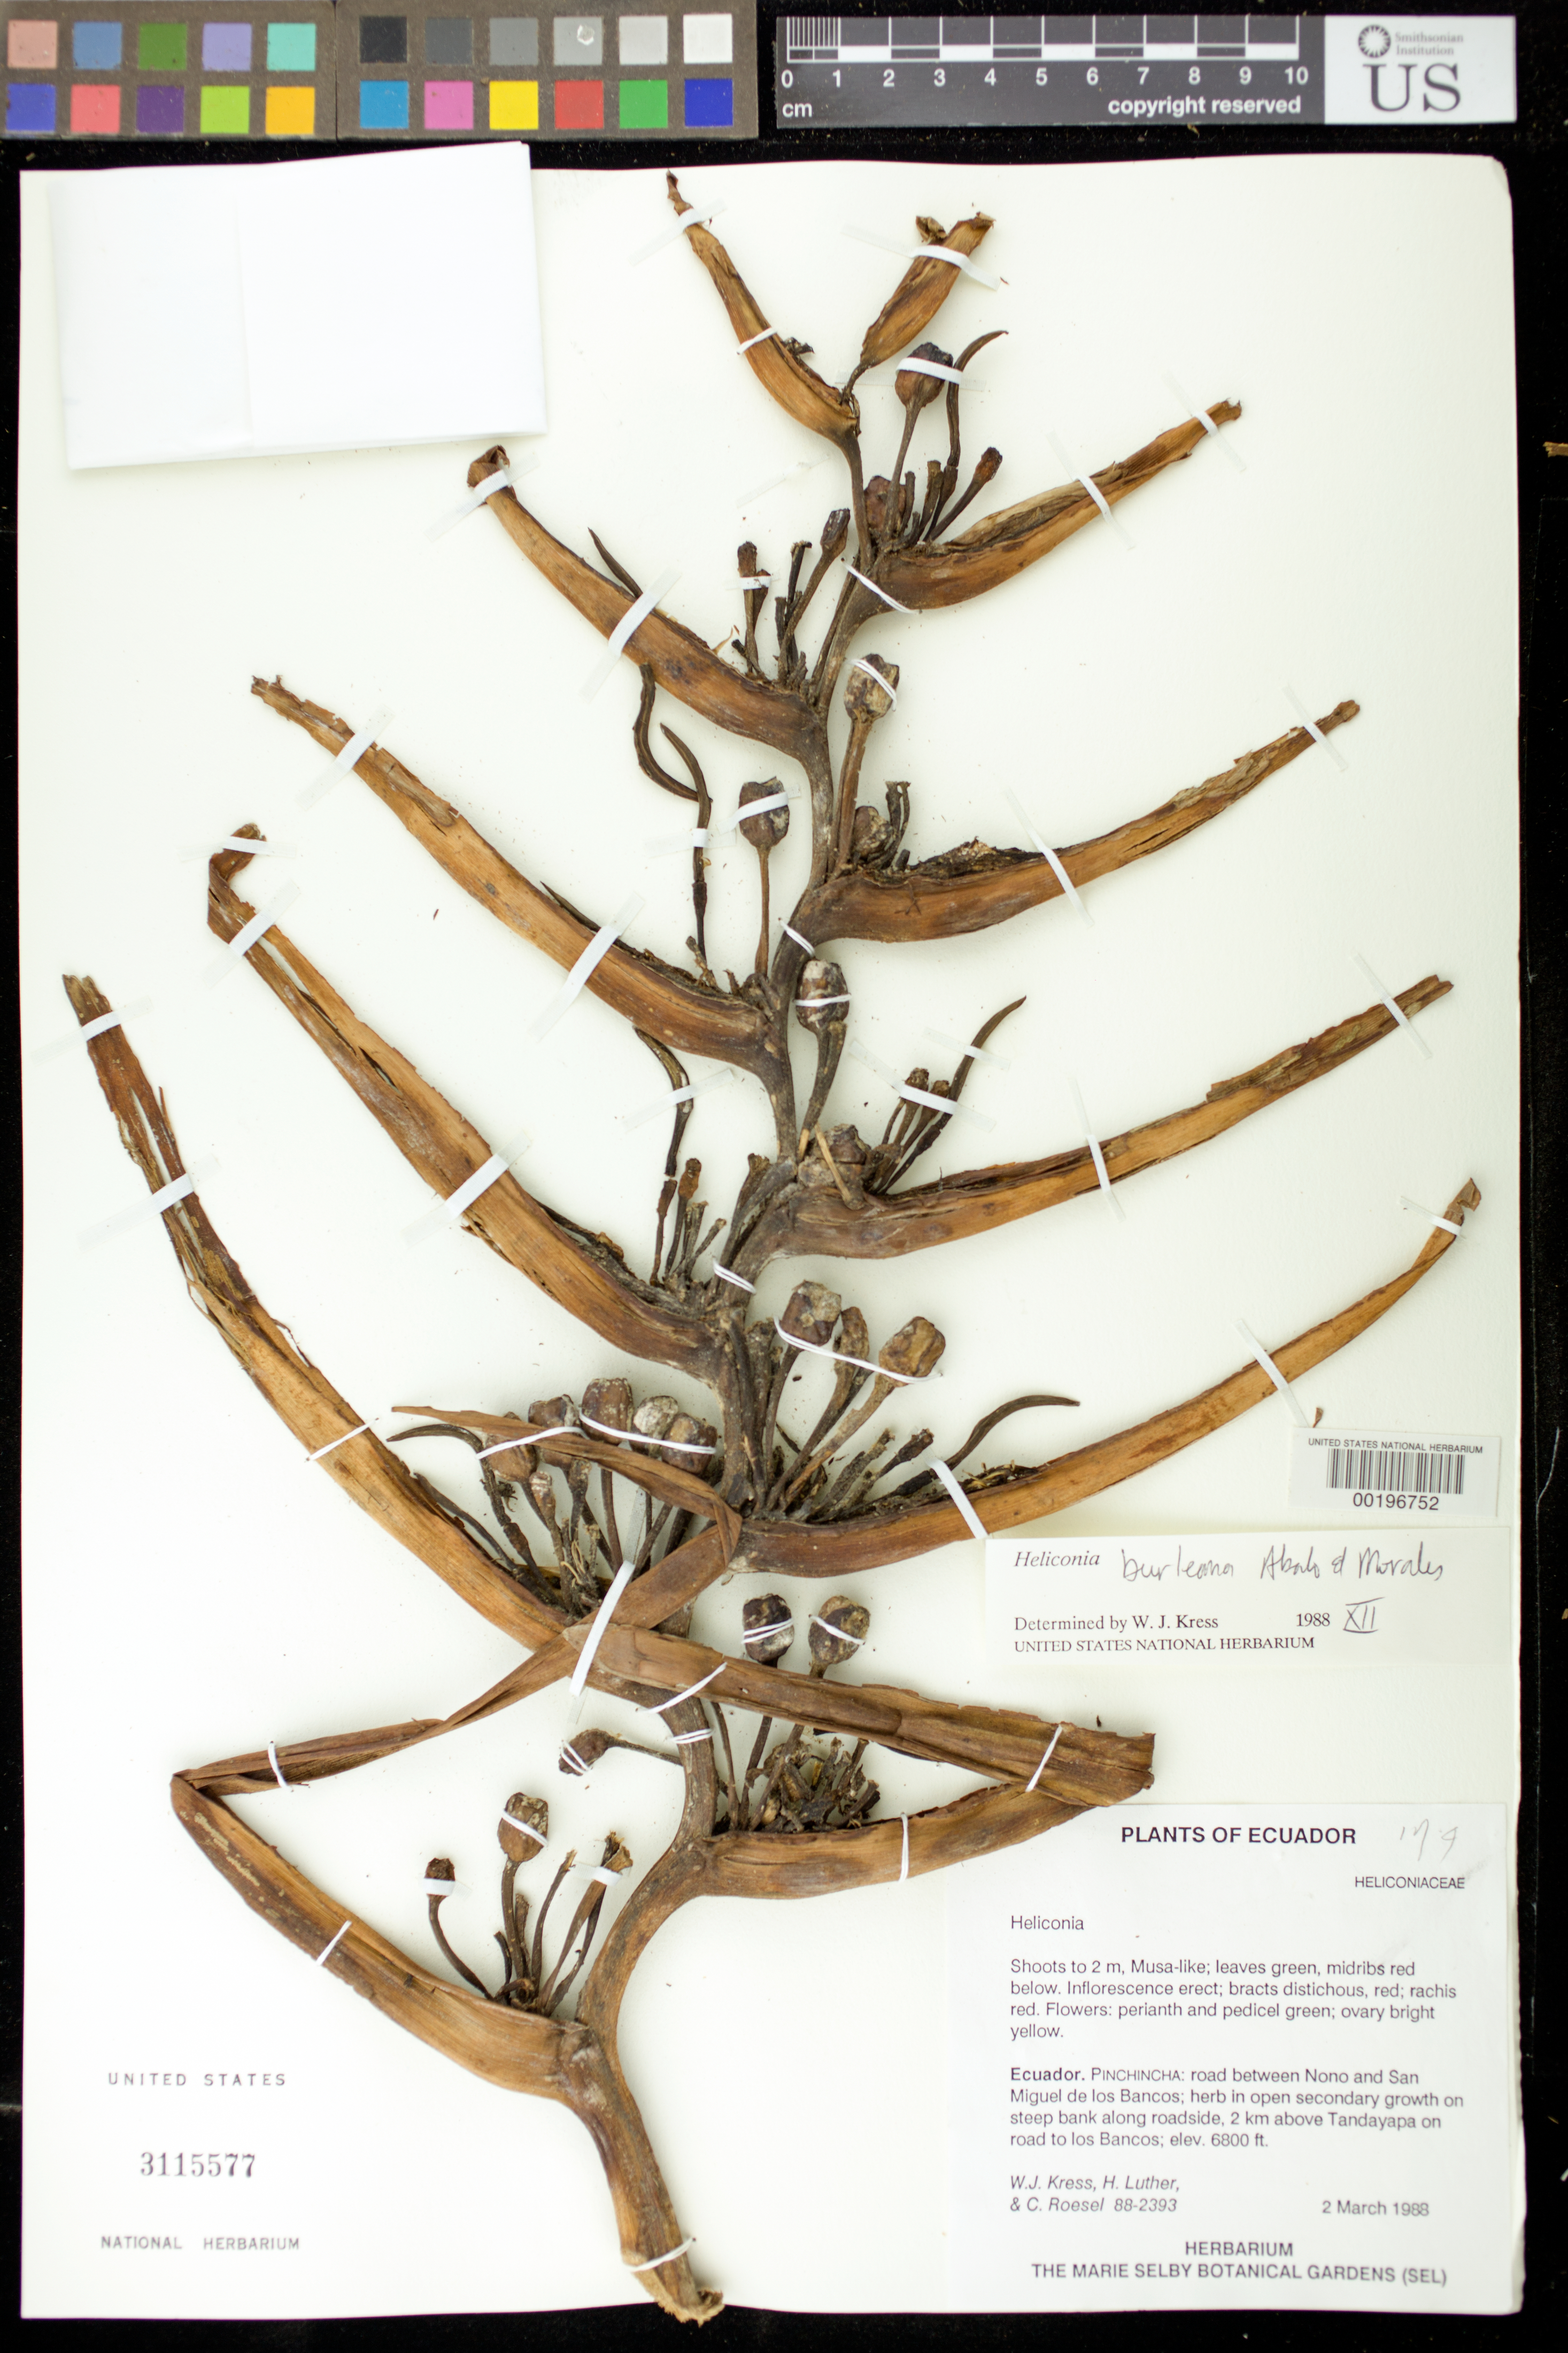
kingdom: Plantae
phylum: Tracheophyta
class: Liliopsida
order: Zingiberales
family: Heliconiaceae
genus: Heliconia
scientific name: Heliconia burleana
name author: Abalo & G. Morales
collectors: W. J. Kress, Harry E. Luther & C. S. Roesel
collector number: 88-2393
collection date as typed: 02 Mar 1988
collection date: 1988-03-02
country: Ecuador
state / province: Pichincha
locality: Road between nono and Sal Miguel de los Bancos, on steep bank along roadside, 2 km above tandayapa on road to los Bancos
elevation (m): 2073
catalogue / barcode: US 3115577